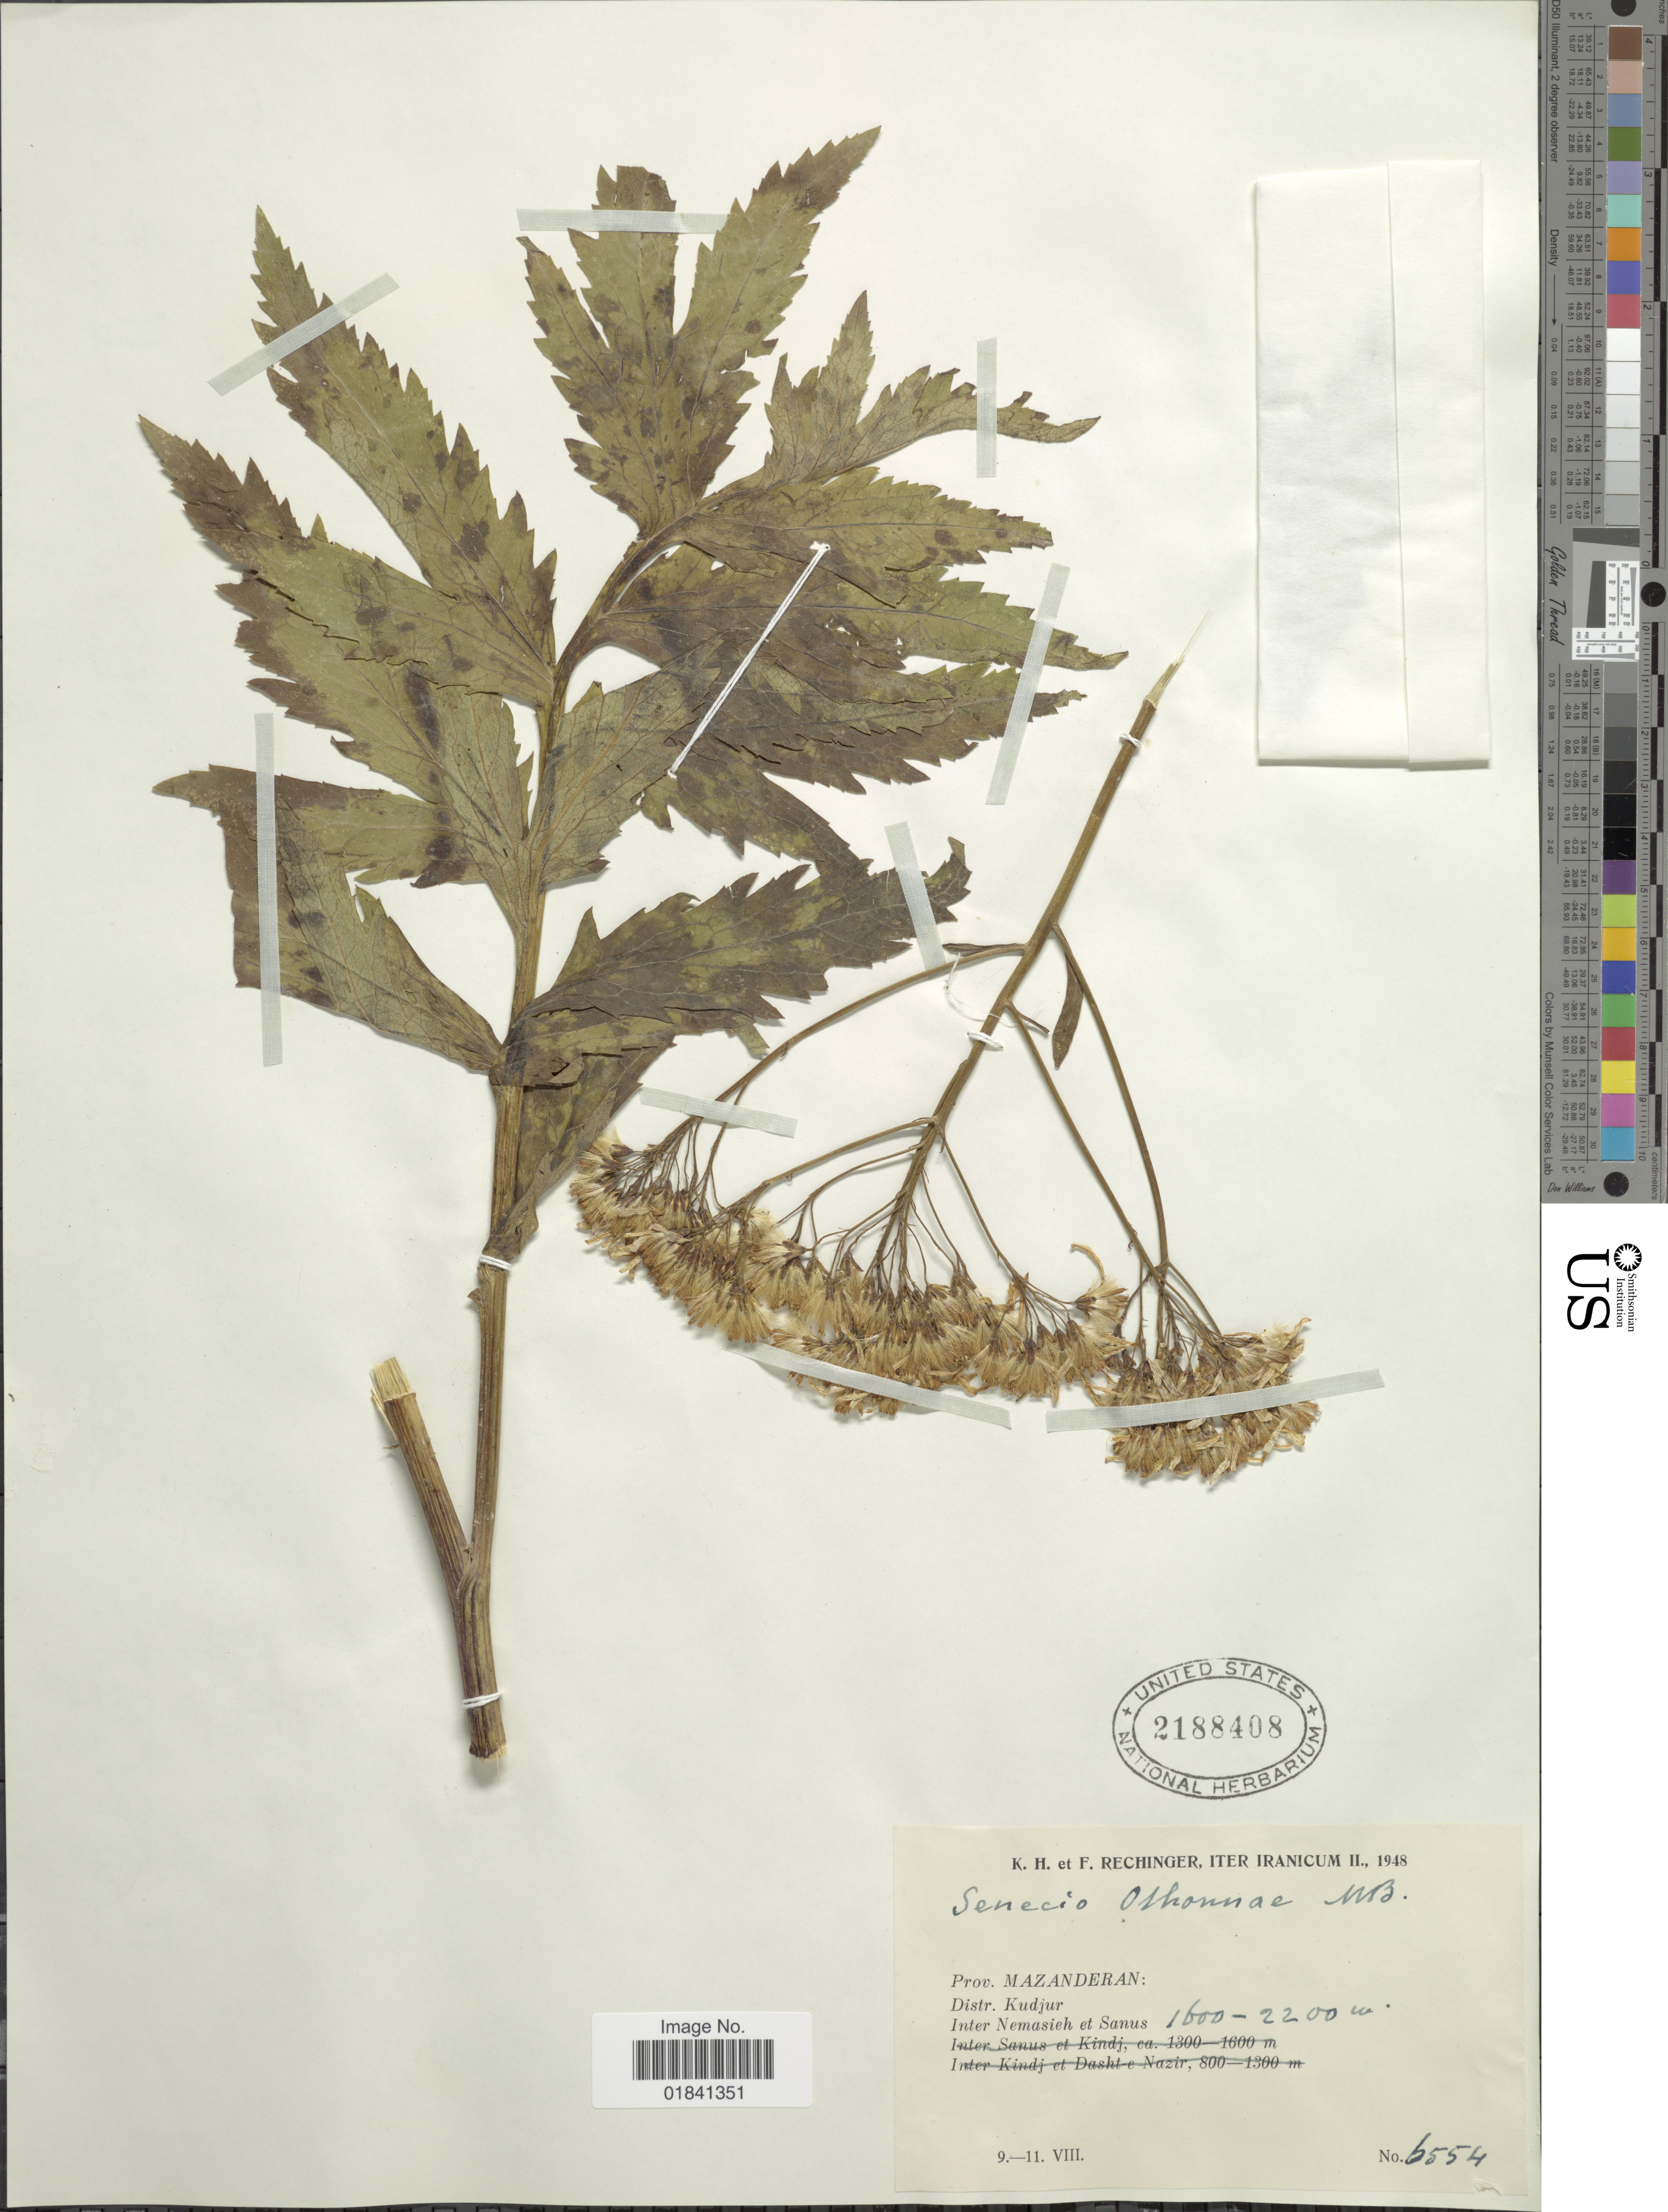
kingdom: Plantae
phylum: Tracheophyta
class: Magnoliopsida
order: Asterales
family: Asteraceae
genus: Senecio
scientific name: Senecio othannae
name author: M. Bieb.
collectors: K. H. Rechinger & F. Rechinger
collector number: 6554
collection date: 1948-08-09/1948-08-11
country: Iran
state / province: Mazandaran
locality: Prov. Mazanderan, Distr. Kudjur, Inter Nemasieh et Sanus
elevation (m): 1600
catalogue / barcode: US 2188408